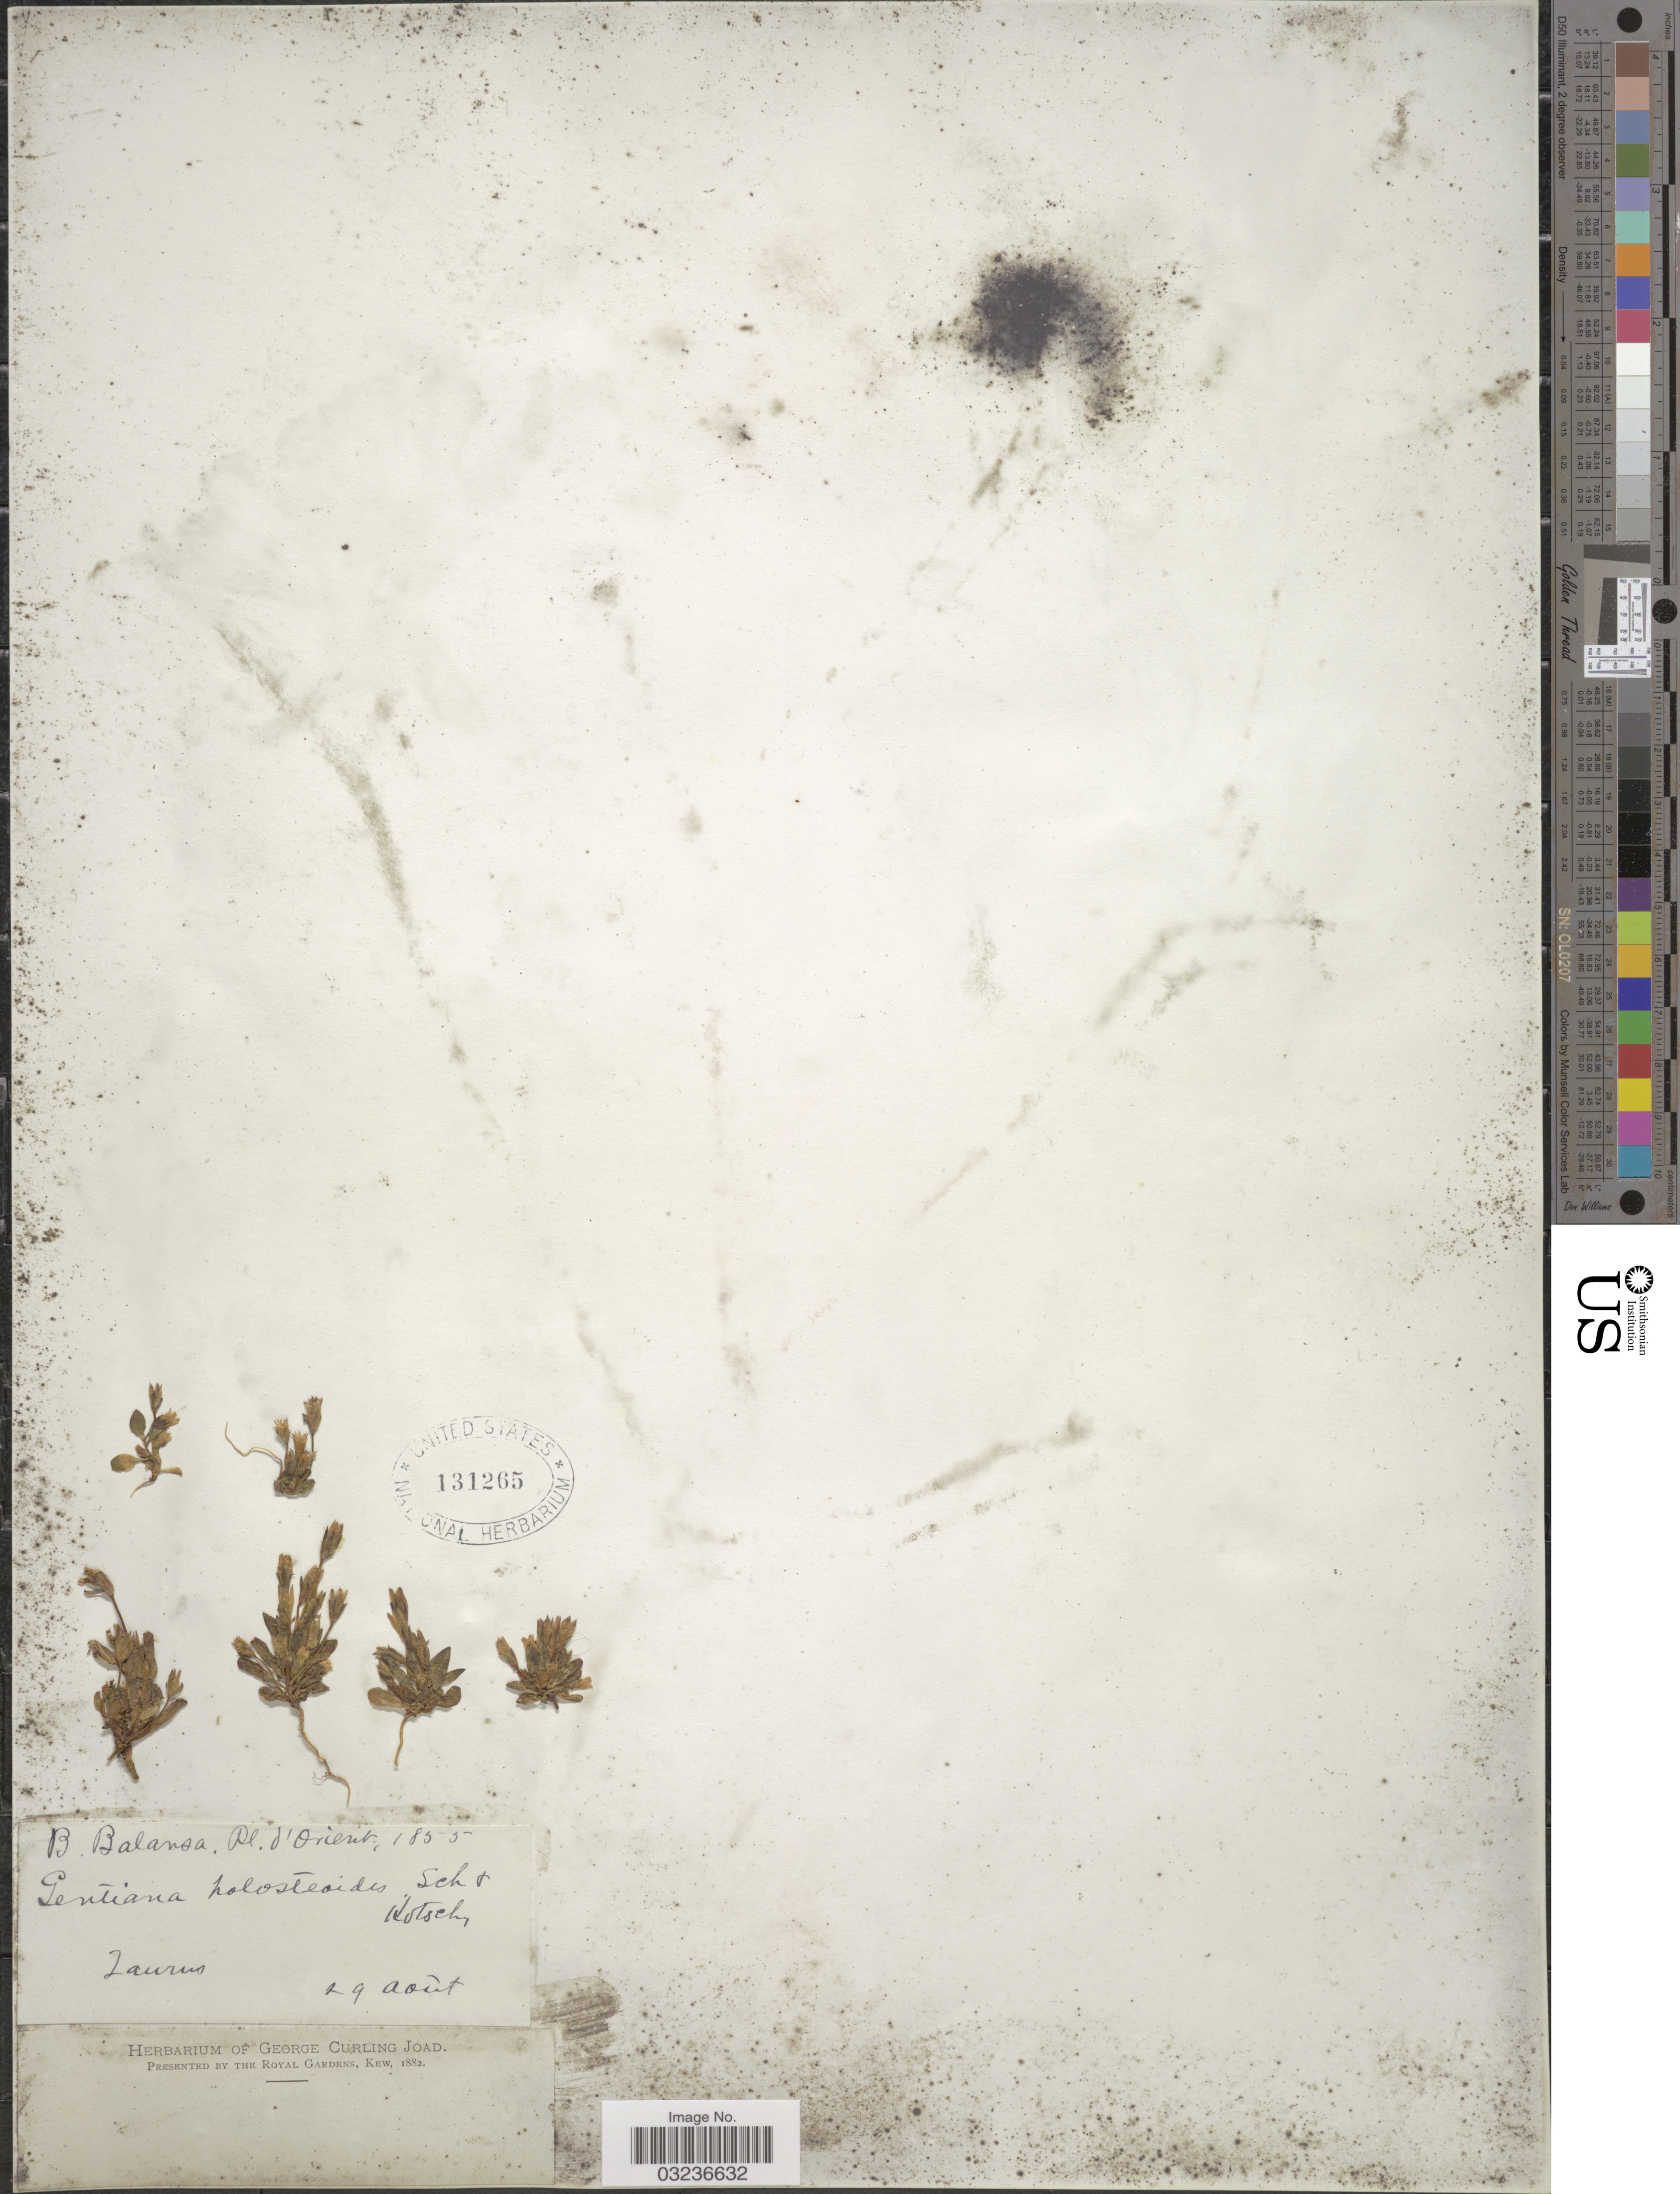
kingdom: Plantae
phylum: Tracheophyta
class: Magnoliopsida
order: Gentianales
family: Gentianaceae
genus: Gentiana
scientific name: Gentiana holosteoides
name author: Greuter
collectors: B. Balansa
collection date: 1855-08-29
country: Turkey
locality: D'Orient. Taurus.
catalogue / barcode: US 131265